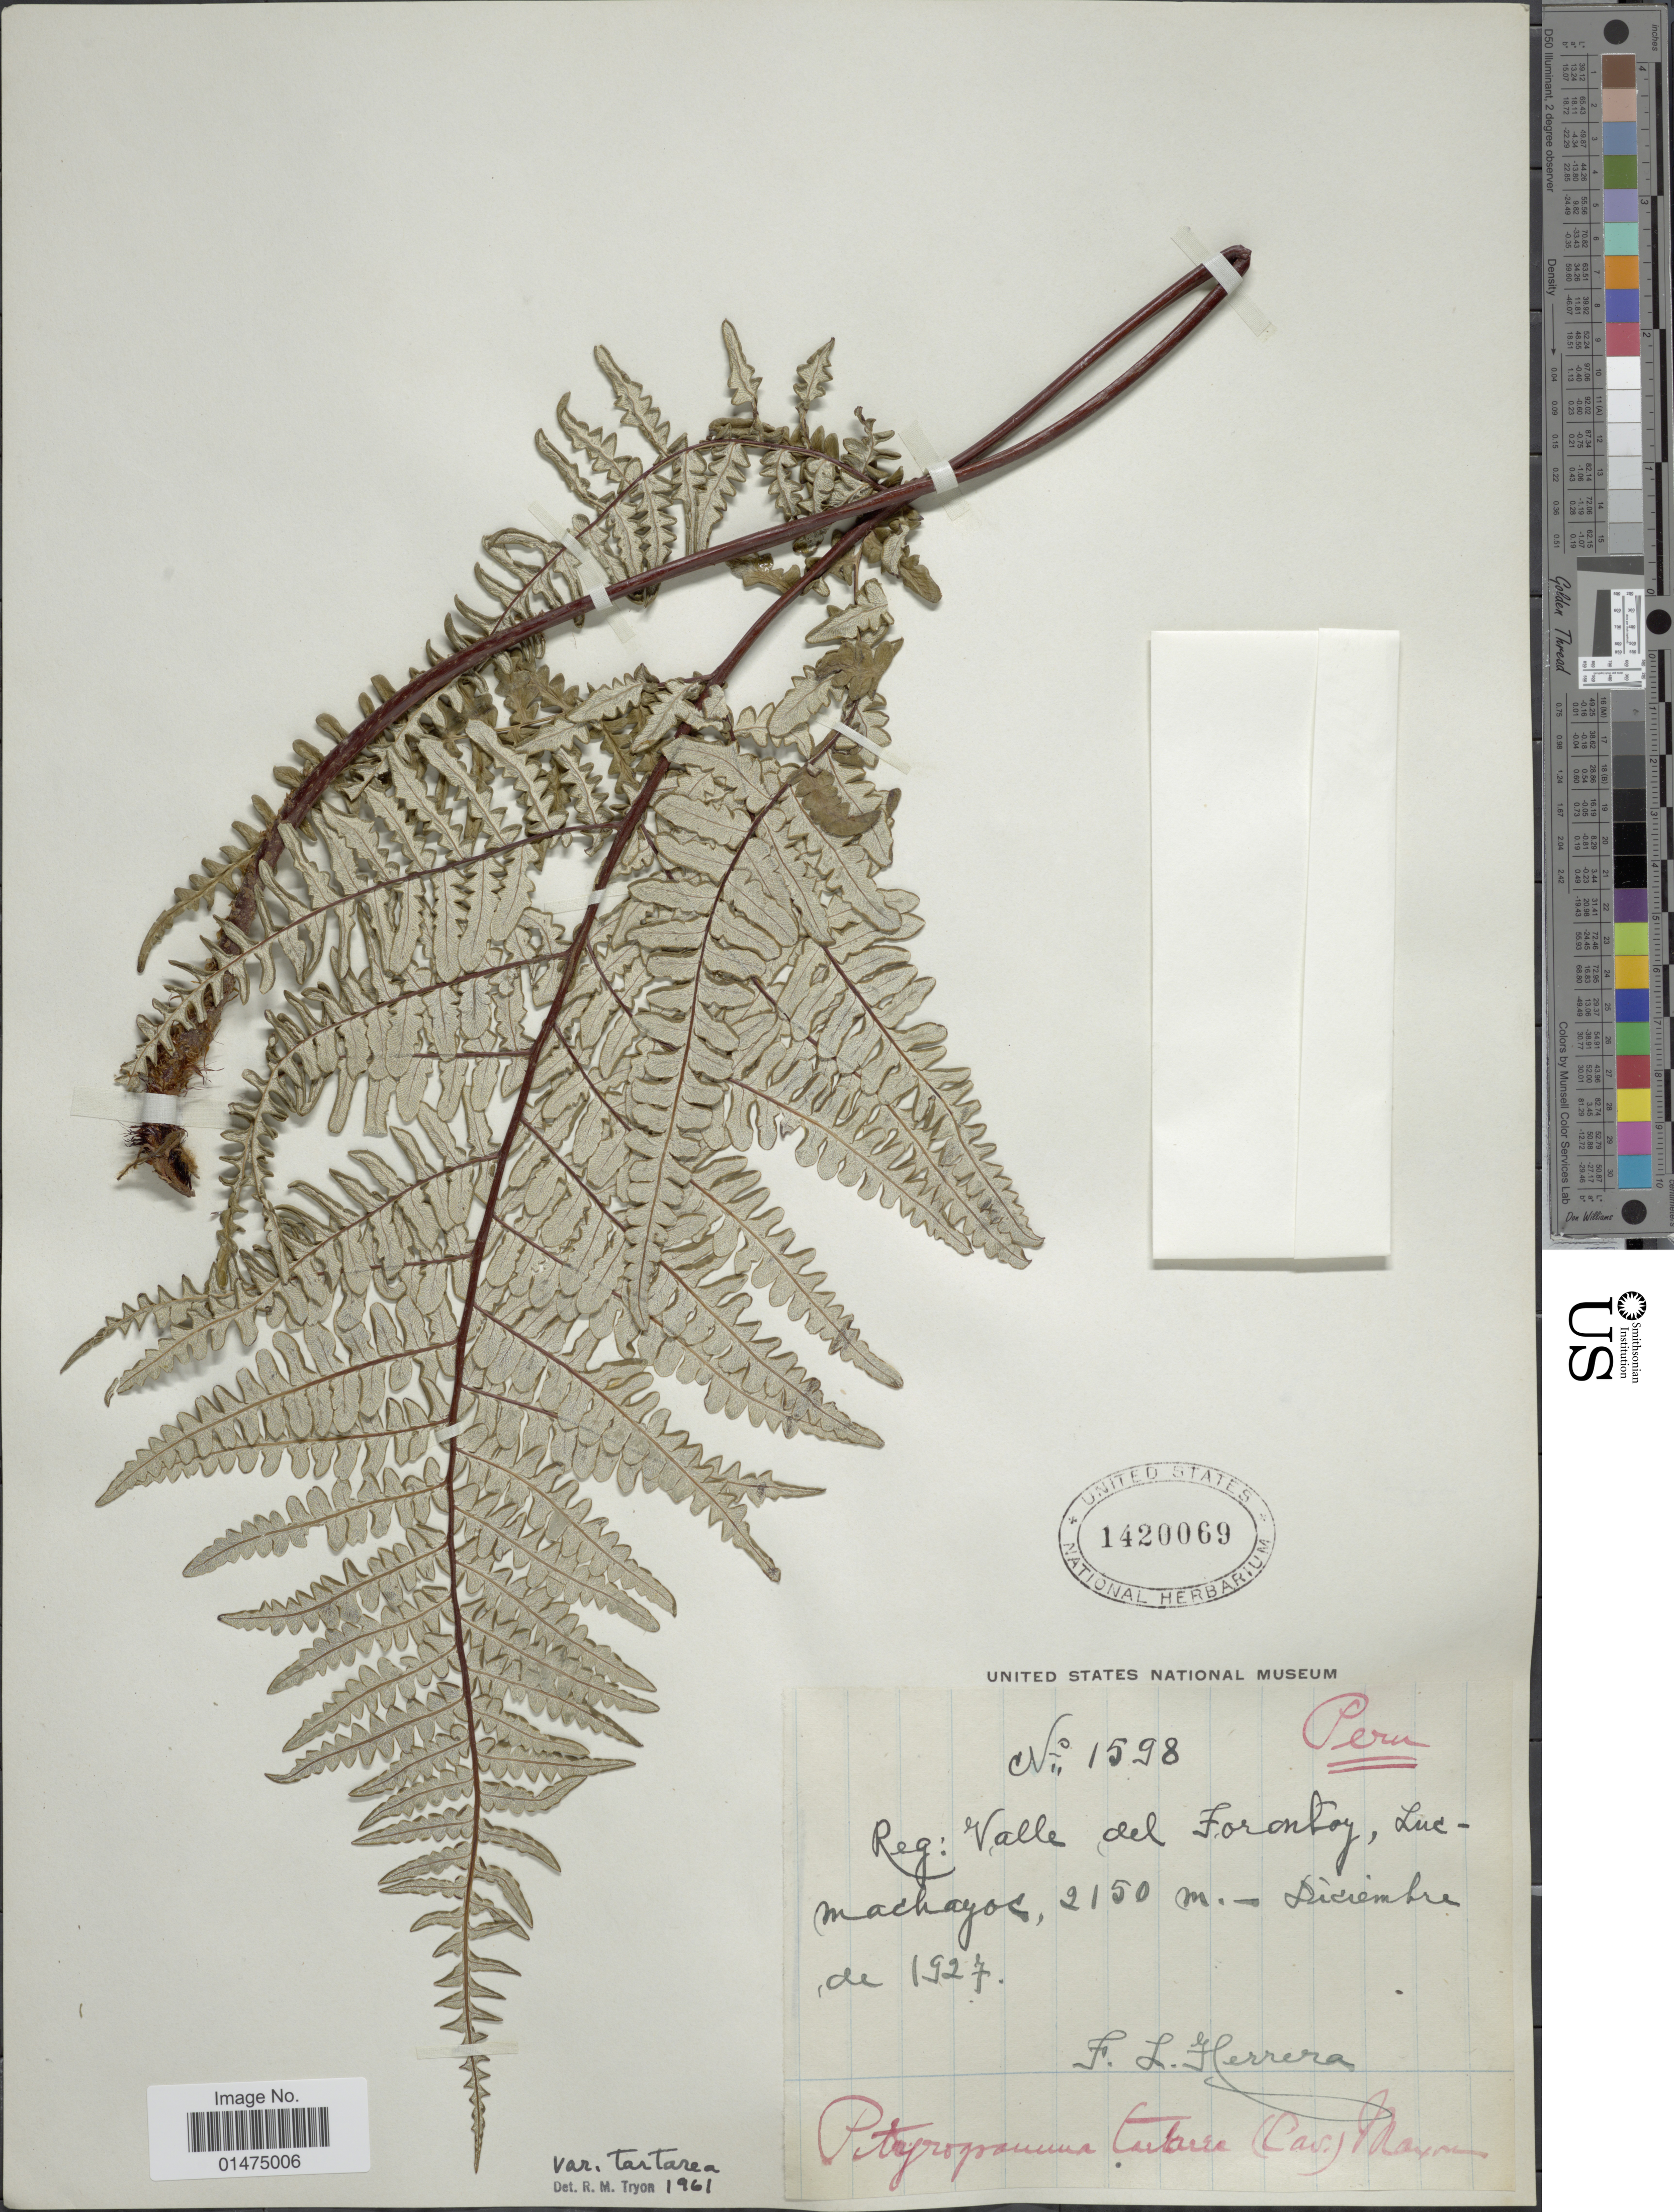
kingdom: Plantae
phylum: Tracheophyta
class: Polypodiopsida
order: Polypodiales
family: Pteridaceae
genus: Pityrogramma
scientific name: Pityrogramma ebenea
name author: (L.) Proctor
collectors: F. L. Herrera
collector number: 1598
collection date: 1927-12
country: Peru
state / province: Cusco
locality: Valle del Torontoy, Lucmachayoc.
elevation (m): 2150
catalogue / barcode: US 1420069